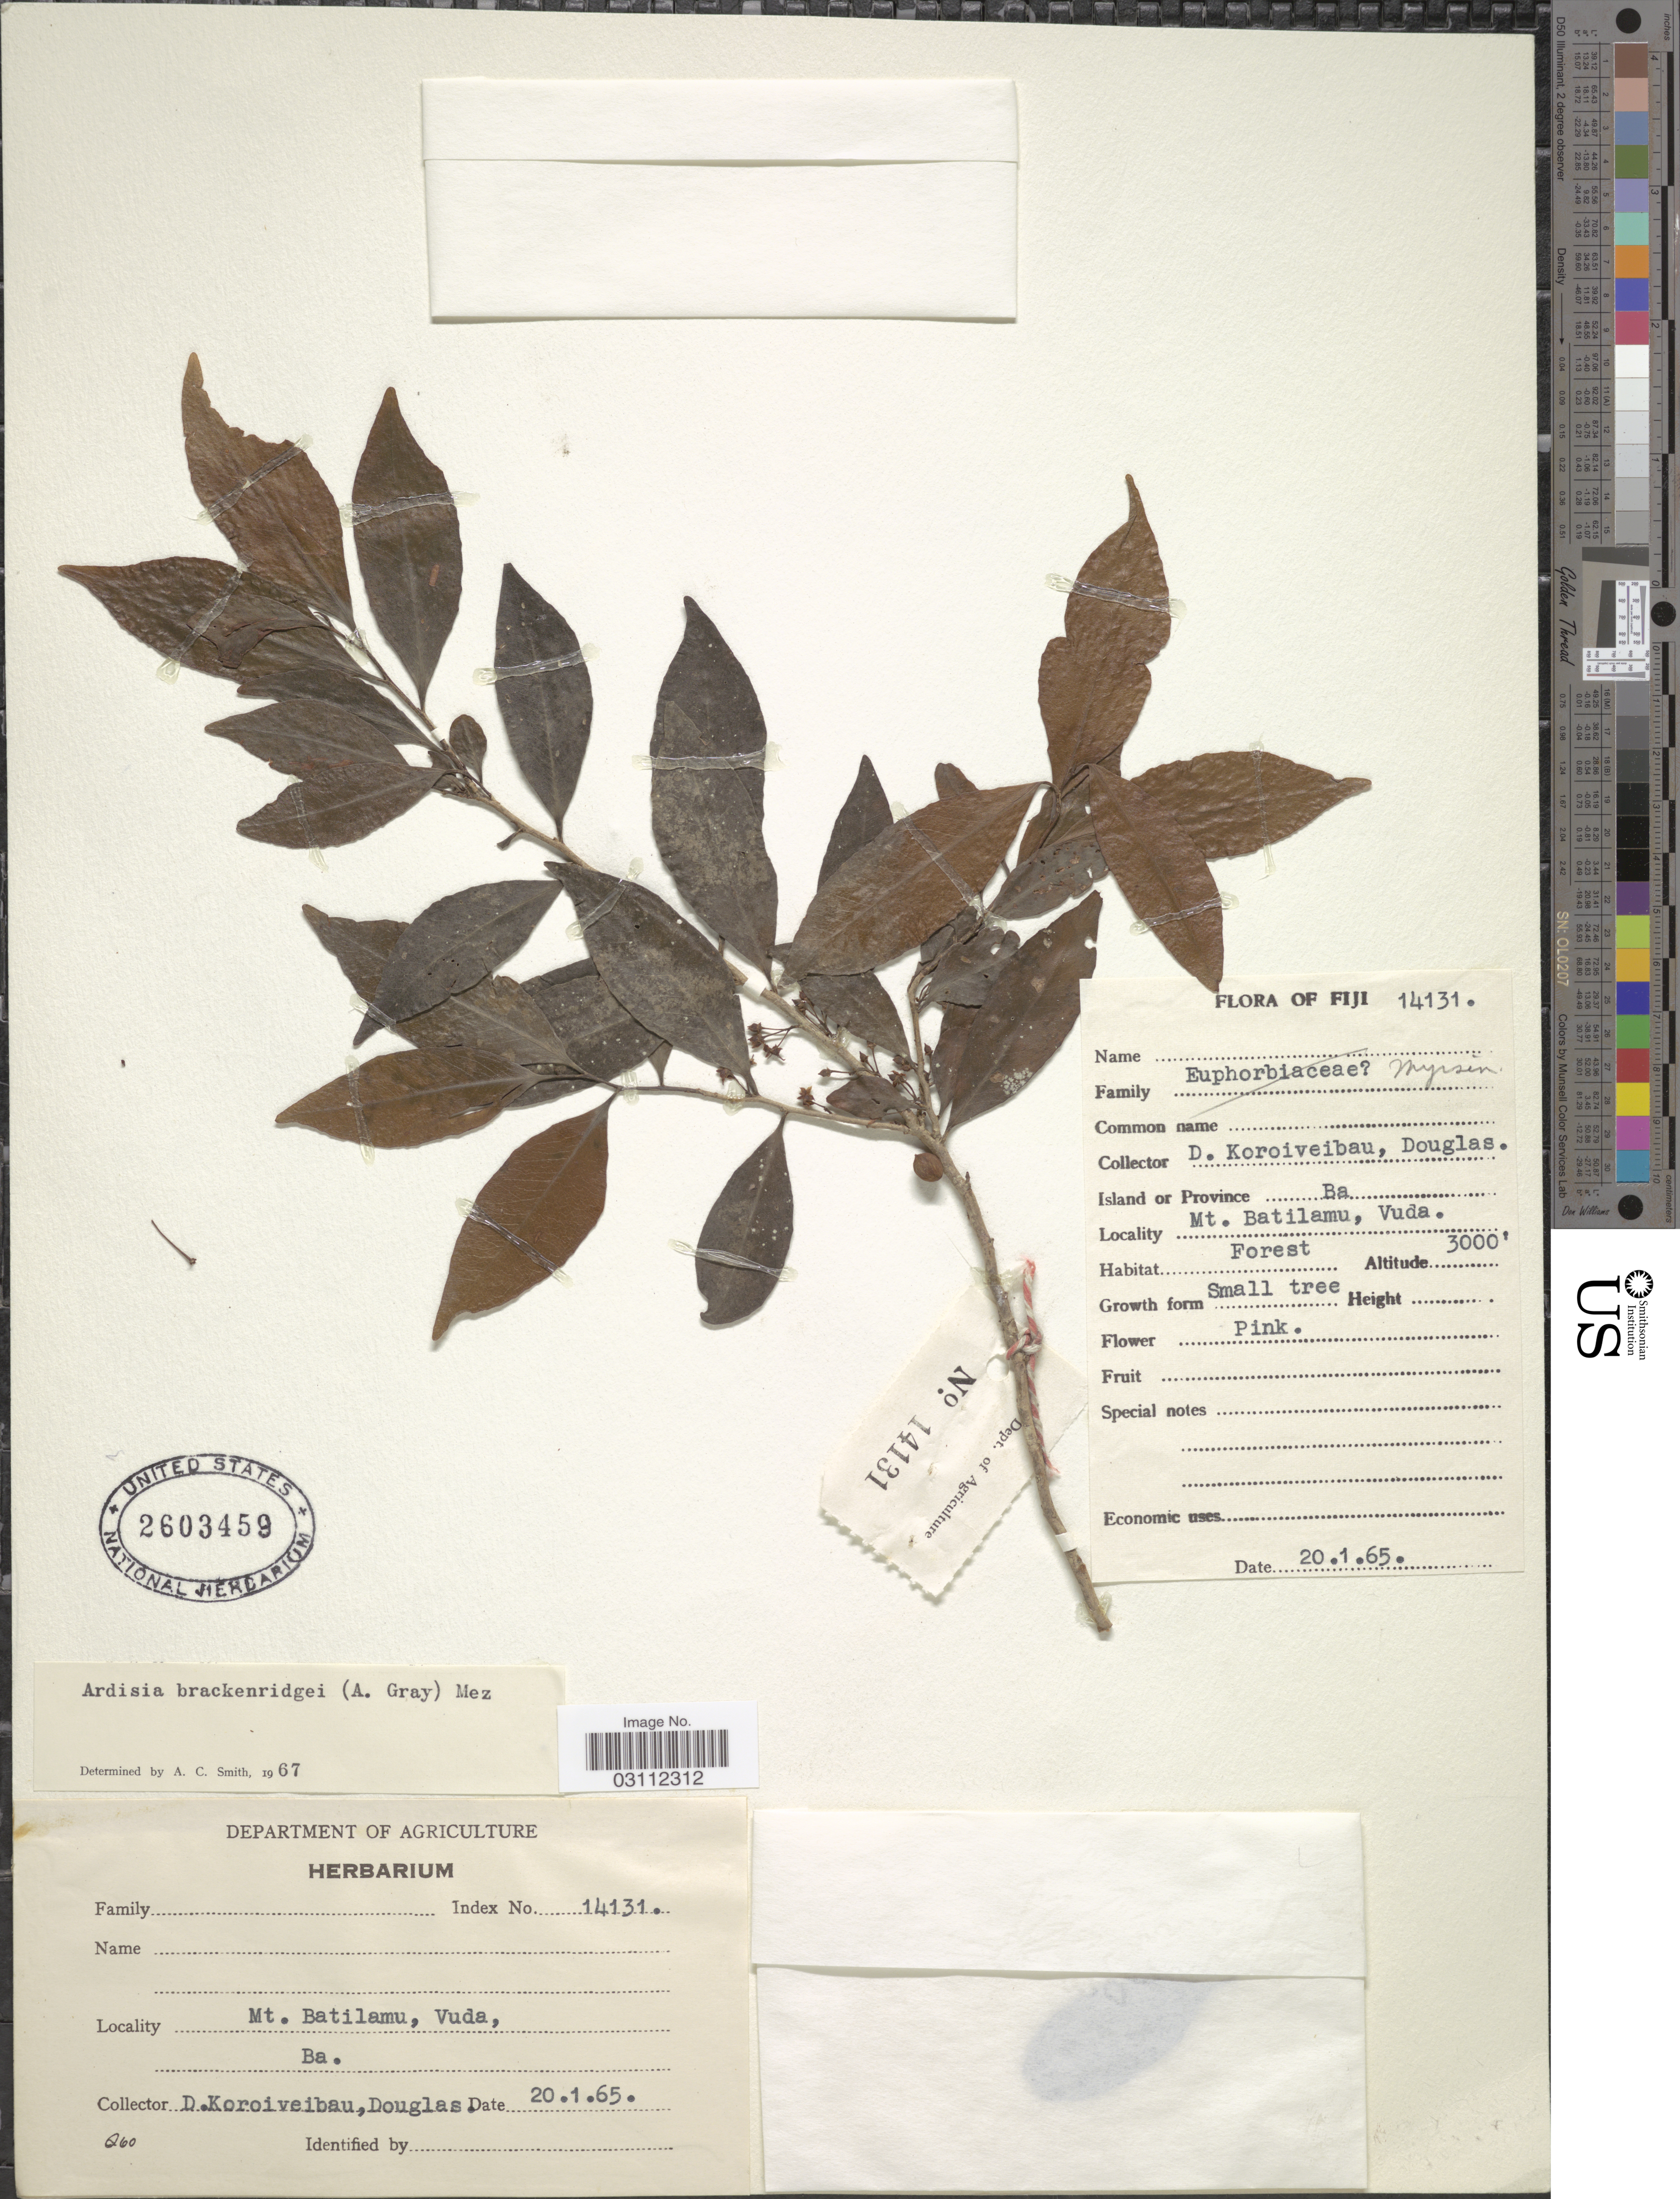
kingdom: Plantae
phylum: Tracheophyta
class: Magnoliopsida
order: Ericales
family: Primulaceae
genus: Ardisia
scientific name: Ardisia brackenridgei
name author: (A. Gray) Mez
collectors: D. Koroiveibau & P. Douglas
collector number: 14131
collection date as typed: Transcribed d/m/y: 20/1/65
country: Fiji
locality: Island or Province Ba. Mt. Batilamu, Vuda.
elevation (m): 914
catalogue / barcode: US 2603459